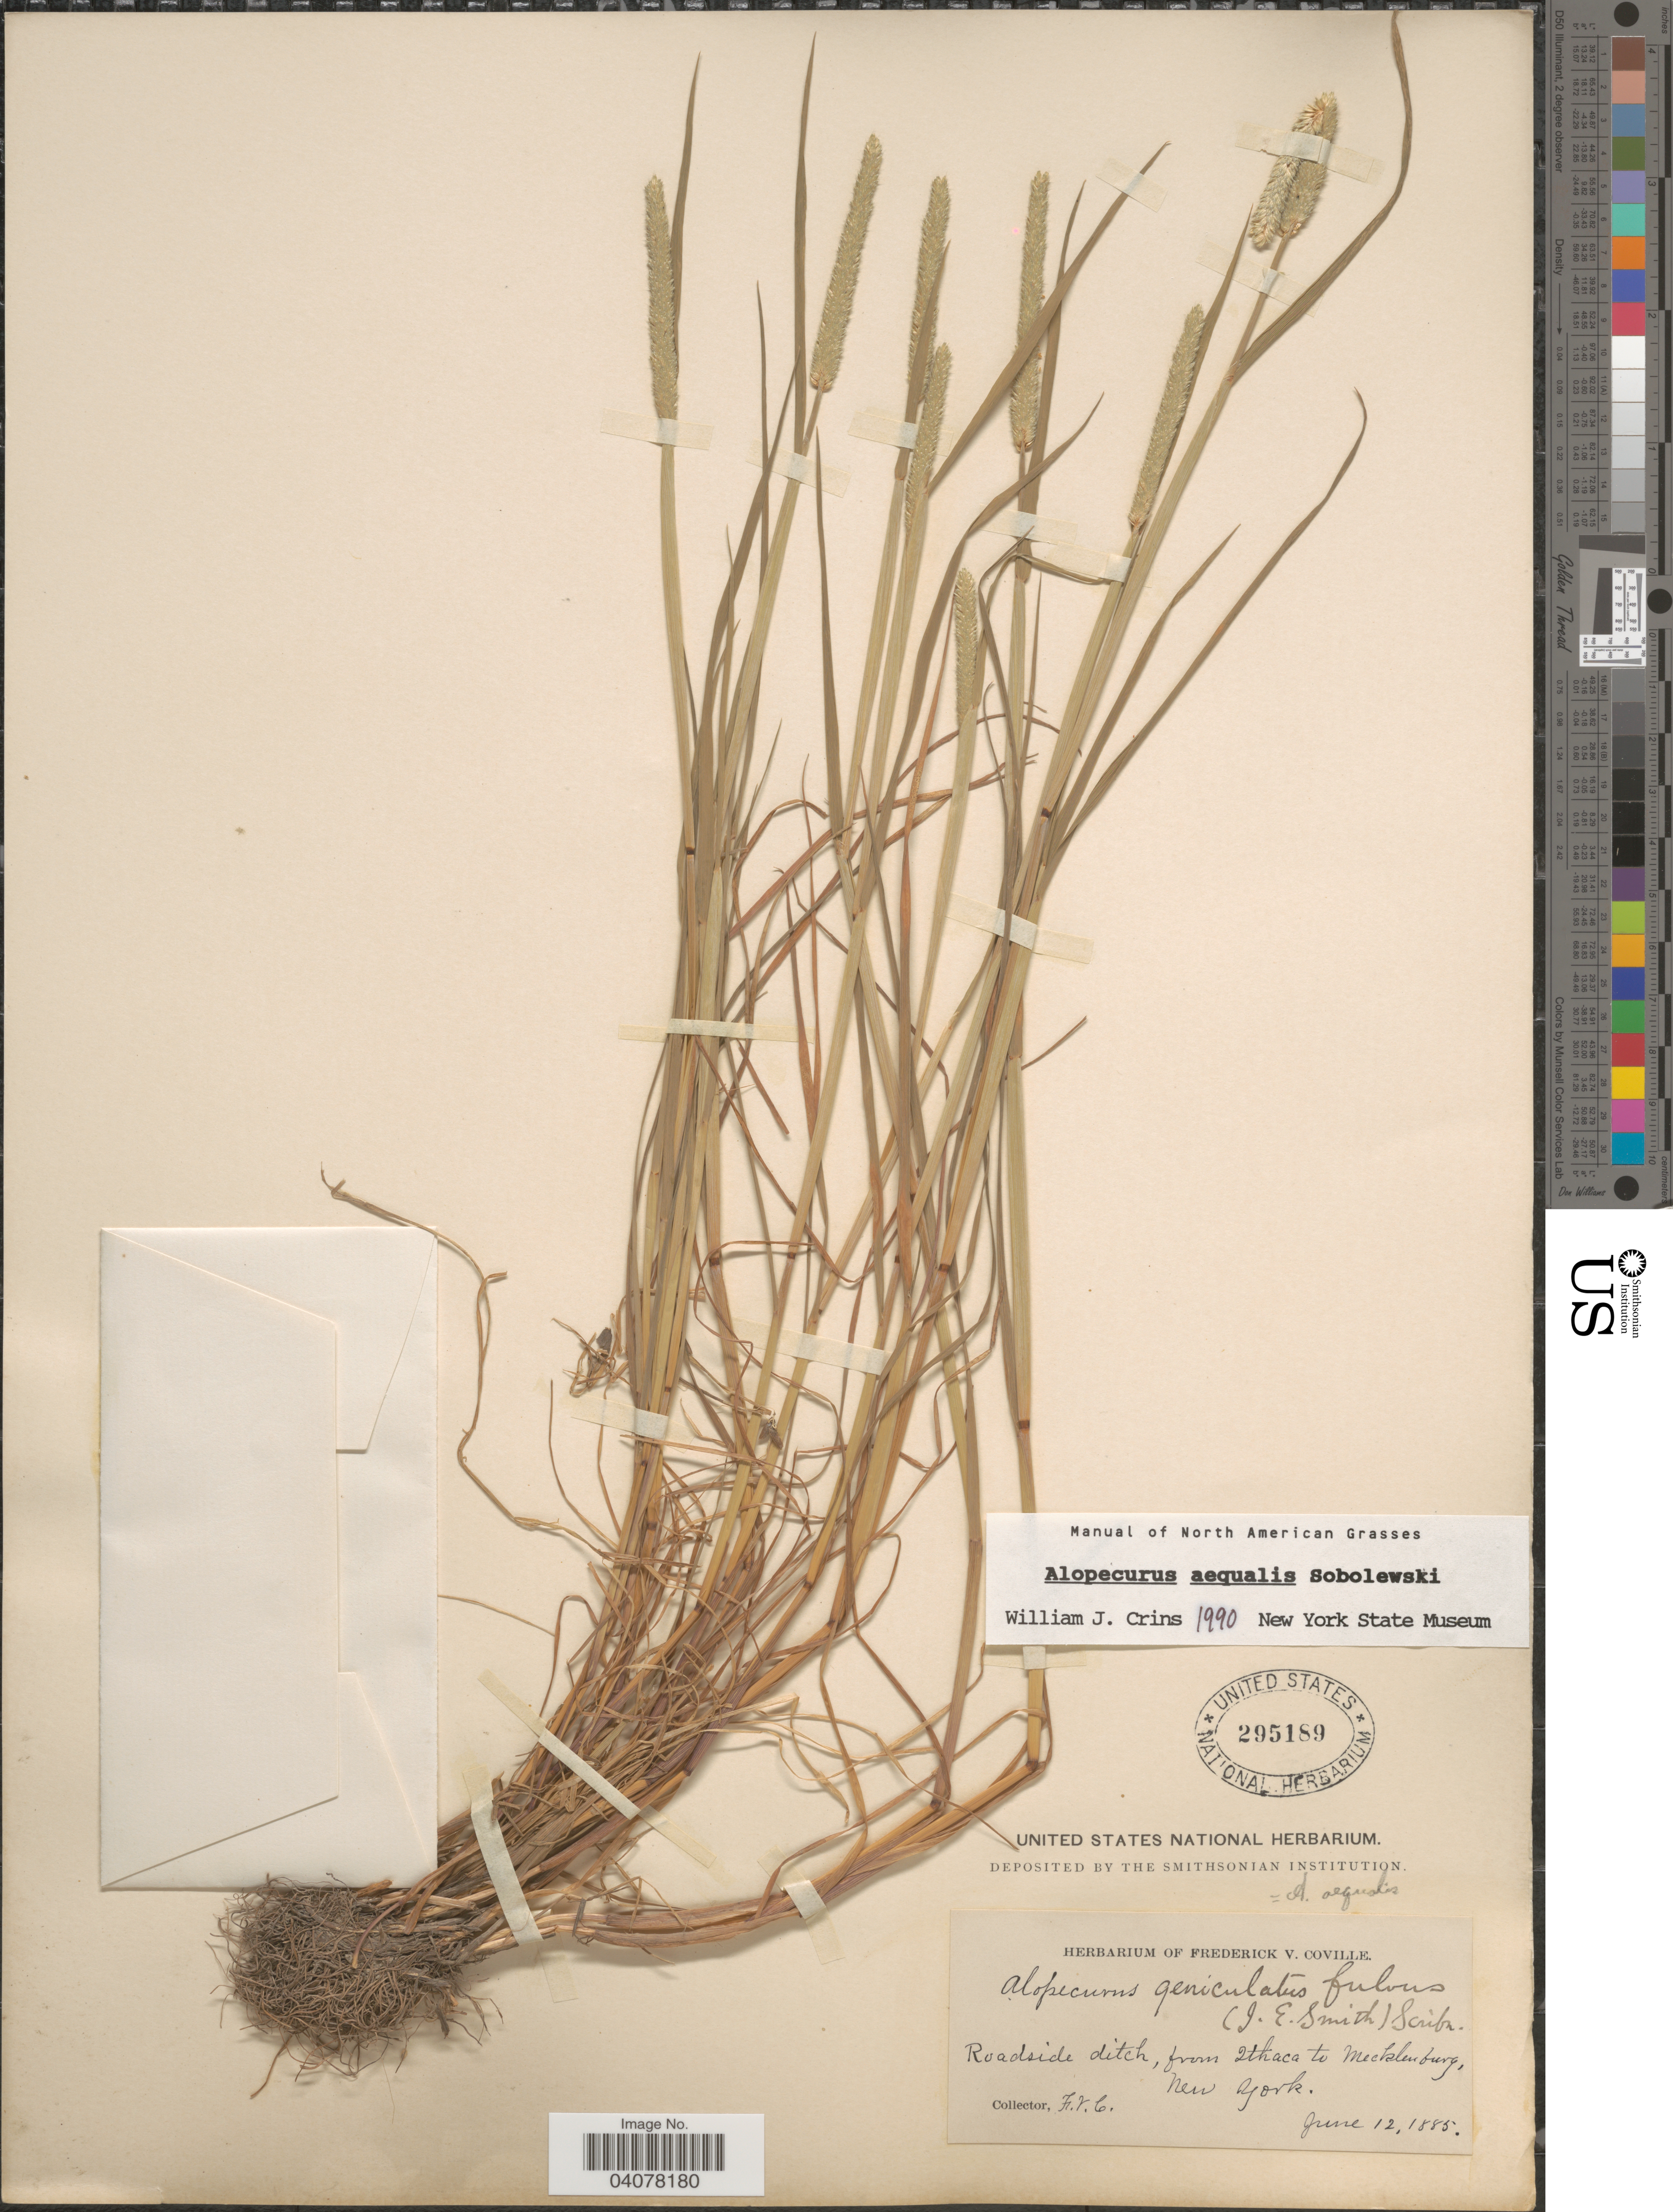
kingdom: Plantae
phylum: Tracheophyta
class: Liliopsida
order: Poales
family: Poaceae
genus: Alopecurus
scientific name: Alopecurus aequalis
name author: Sobol.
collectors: F. V. Coville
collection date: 1885-06-12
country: United States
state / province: New York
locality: Roadside ditch, from Ithaca to Mecklenburg.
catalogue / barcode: US 295189